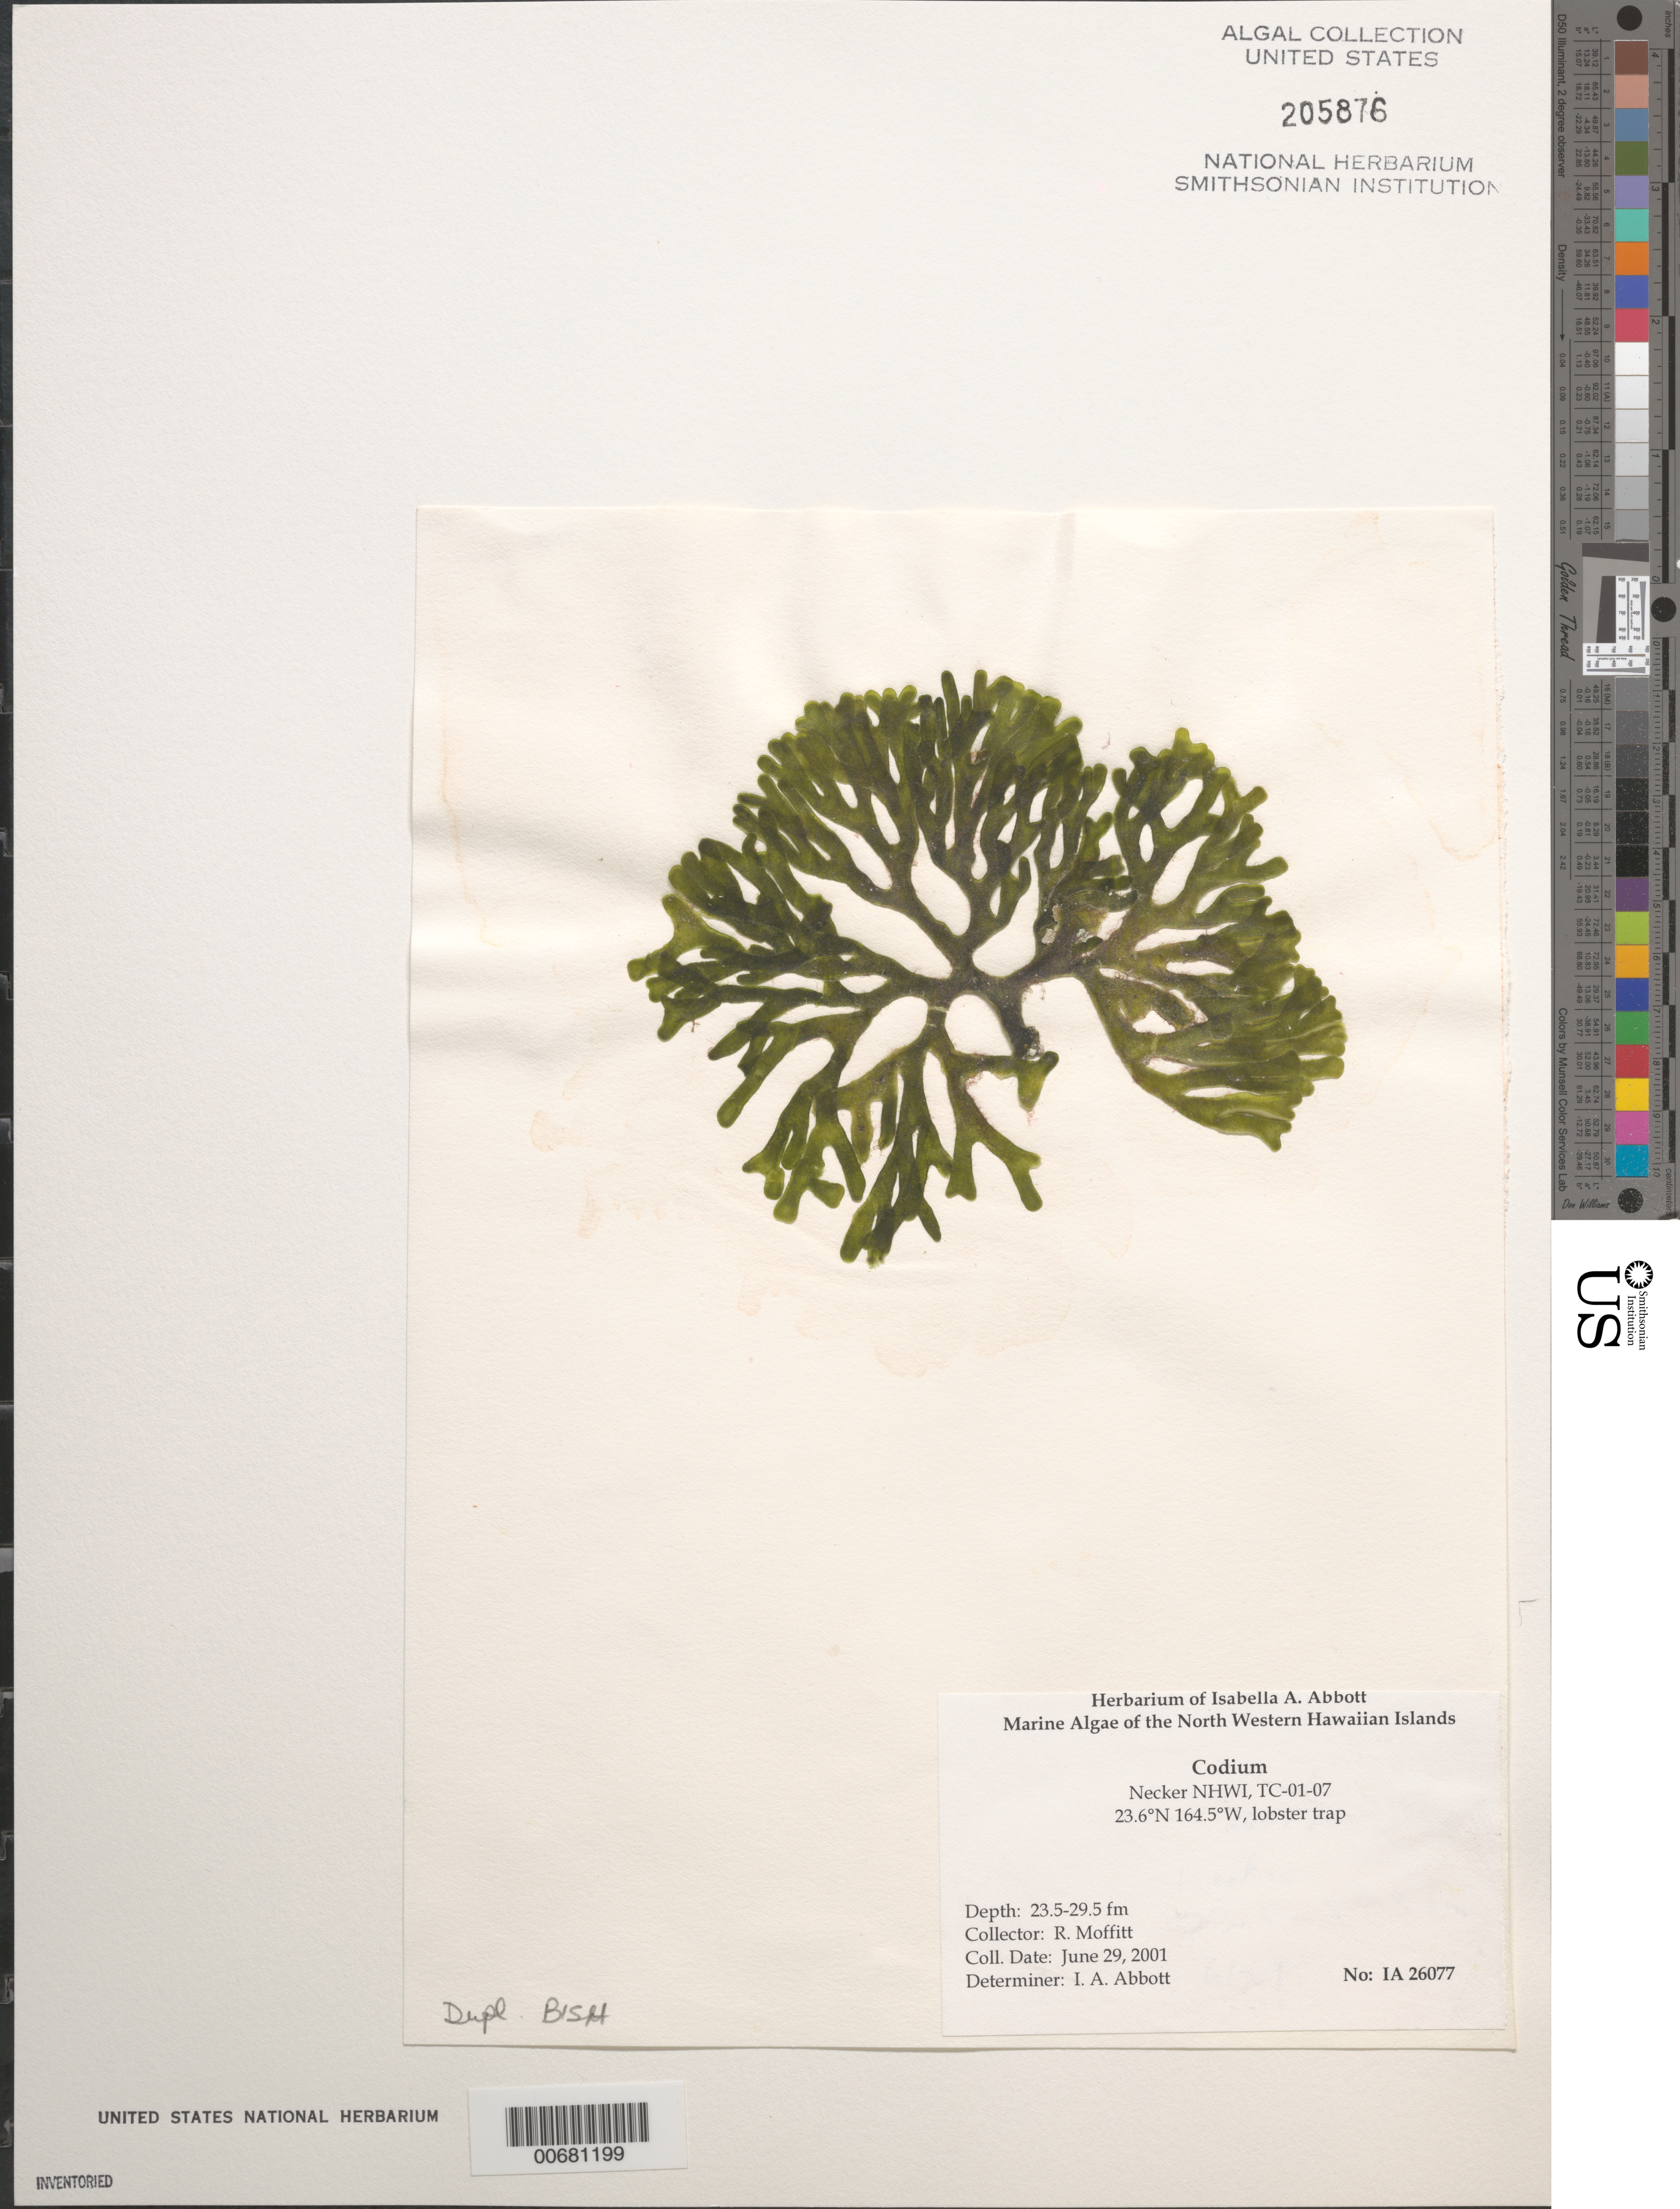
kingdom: Plantae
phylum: Chlorophyta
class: Ulvophyceae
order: Bryopsidales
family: Codiaceae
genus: Codium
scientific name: Codium sp.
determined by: Abbott, Isabella A.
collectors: R. Moffitt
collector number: IAA 26077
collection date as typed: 29 Jun 2001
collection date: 2001-06-29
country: United States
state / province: Hawaii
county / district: Honolulu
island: Necker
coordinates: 23.6 N, 164.5 W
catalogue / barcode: US 205876